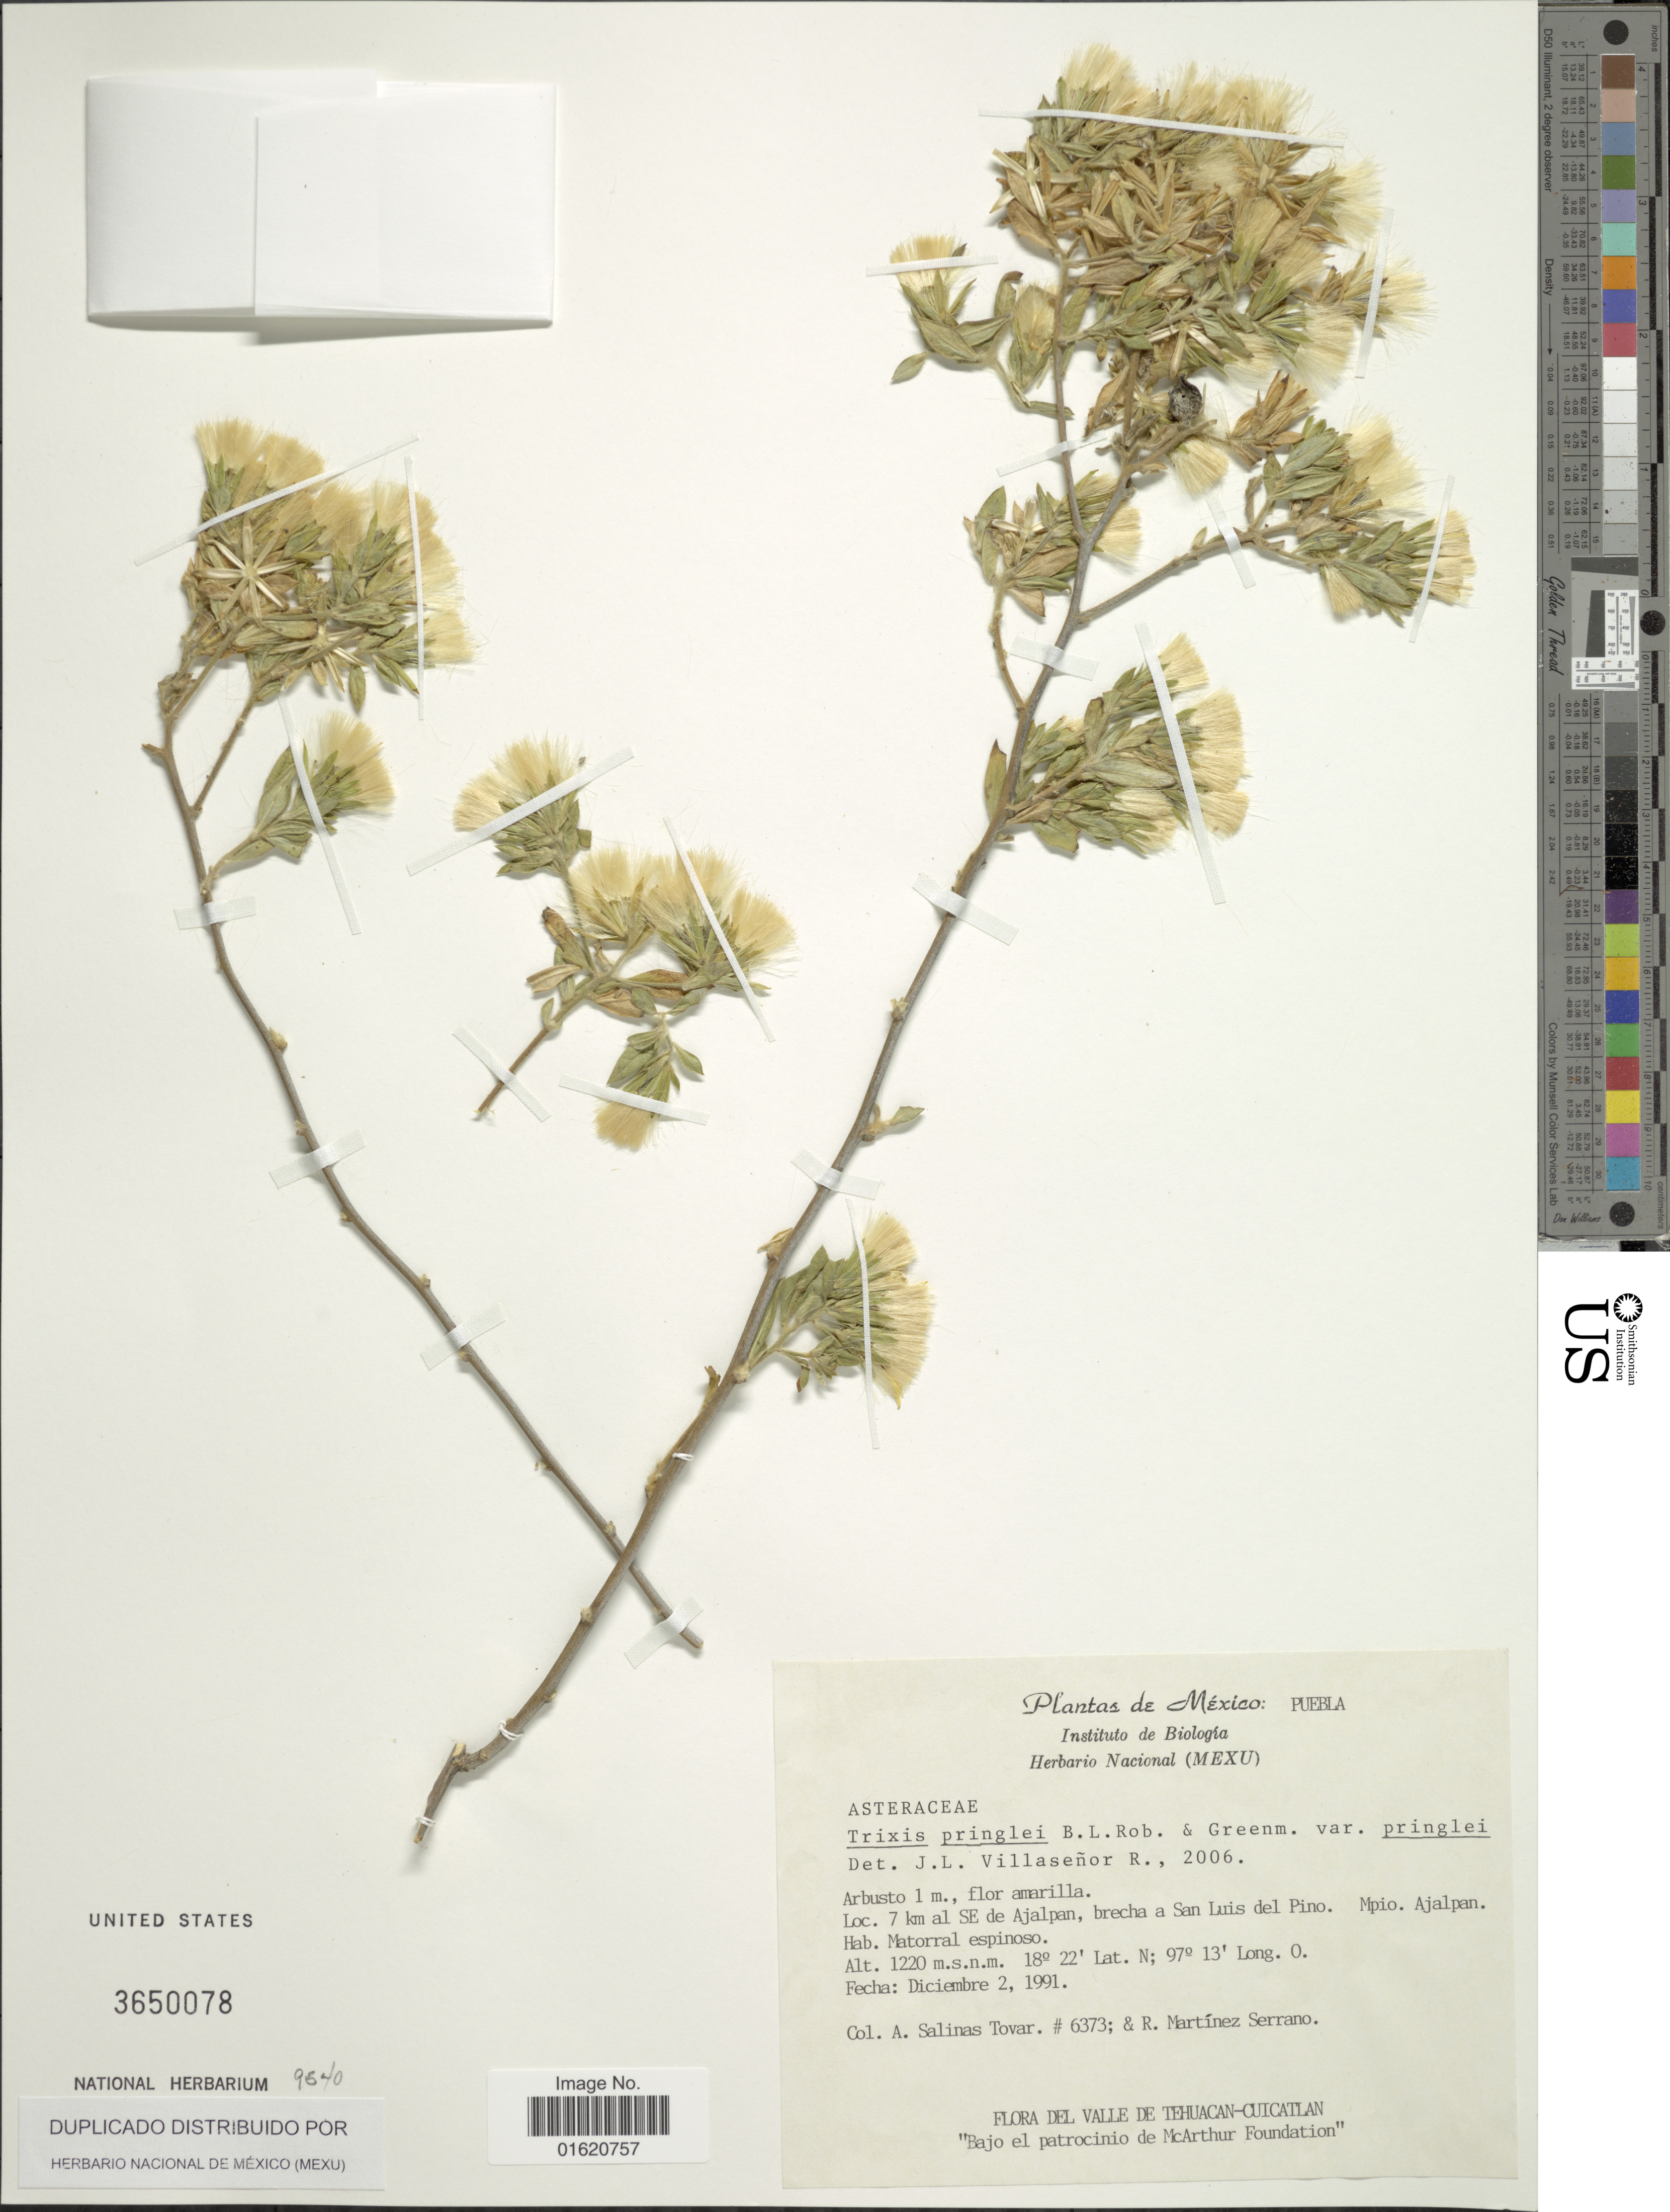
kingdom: Plantae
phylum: Tracheophyta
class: Magnoliopsida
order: Asterales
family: Asteraceae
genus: Trixis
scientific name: Trixis pringlei var. pringlei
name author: B.L. Rob. & Greenm.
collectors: A. Salinas T. & R. Serrano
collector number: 6373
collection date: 1991-12-02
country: Mexico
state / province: Puebla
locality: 7 km al SE de Ajalpan, brecha a San Luis del Pino, Mpio. Ajalpan, Matorral espinosa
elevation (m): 1220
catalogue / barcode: US 3650078